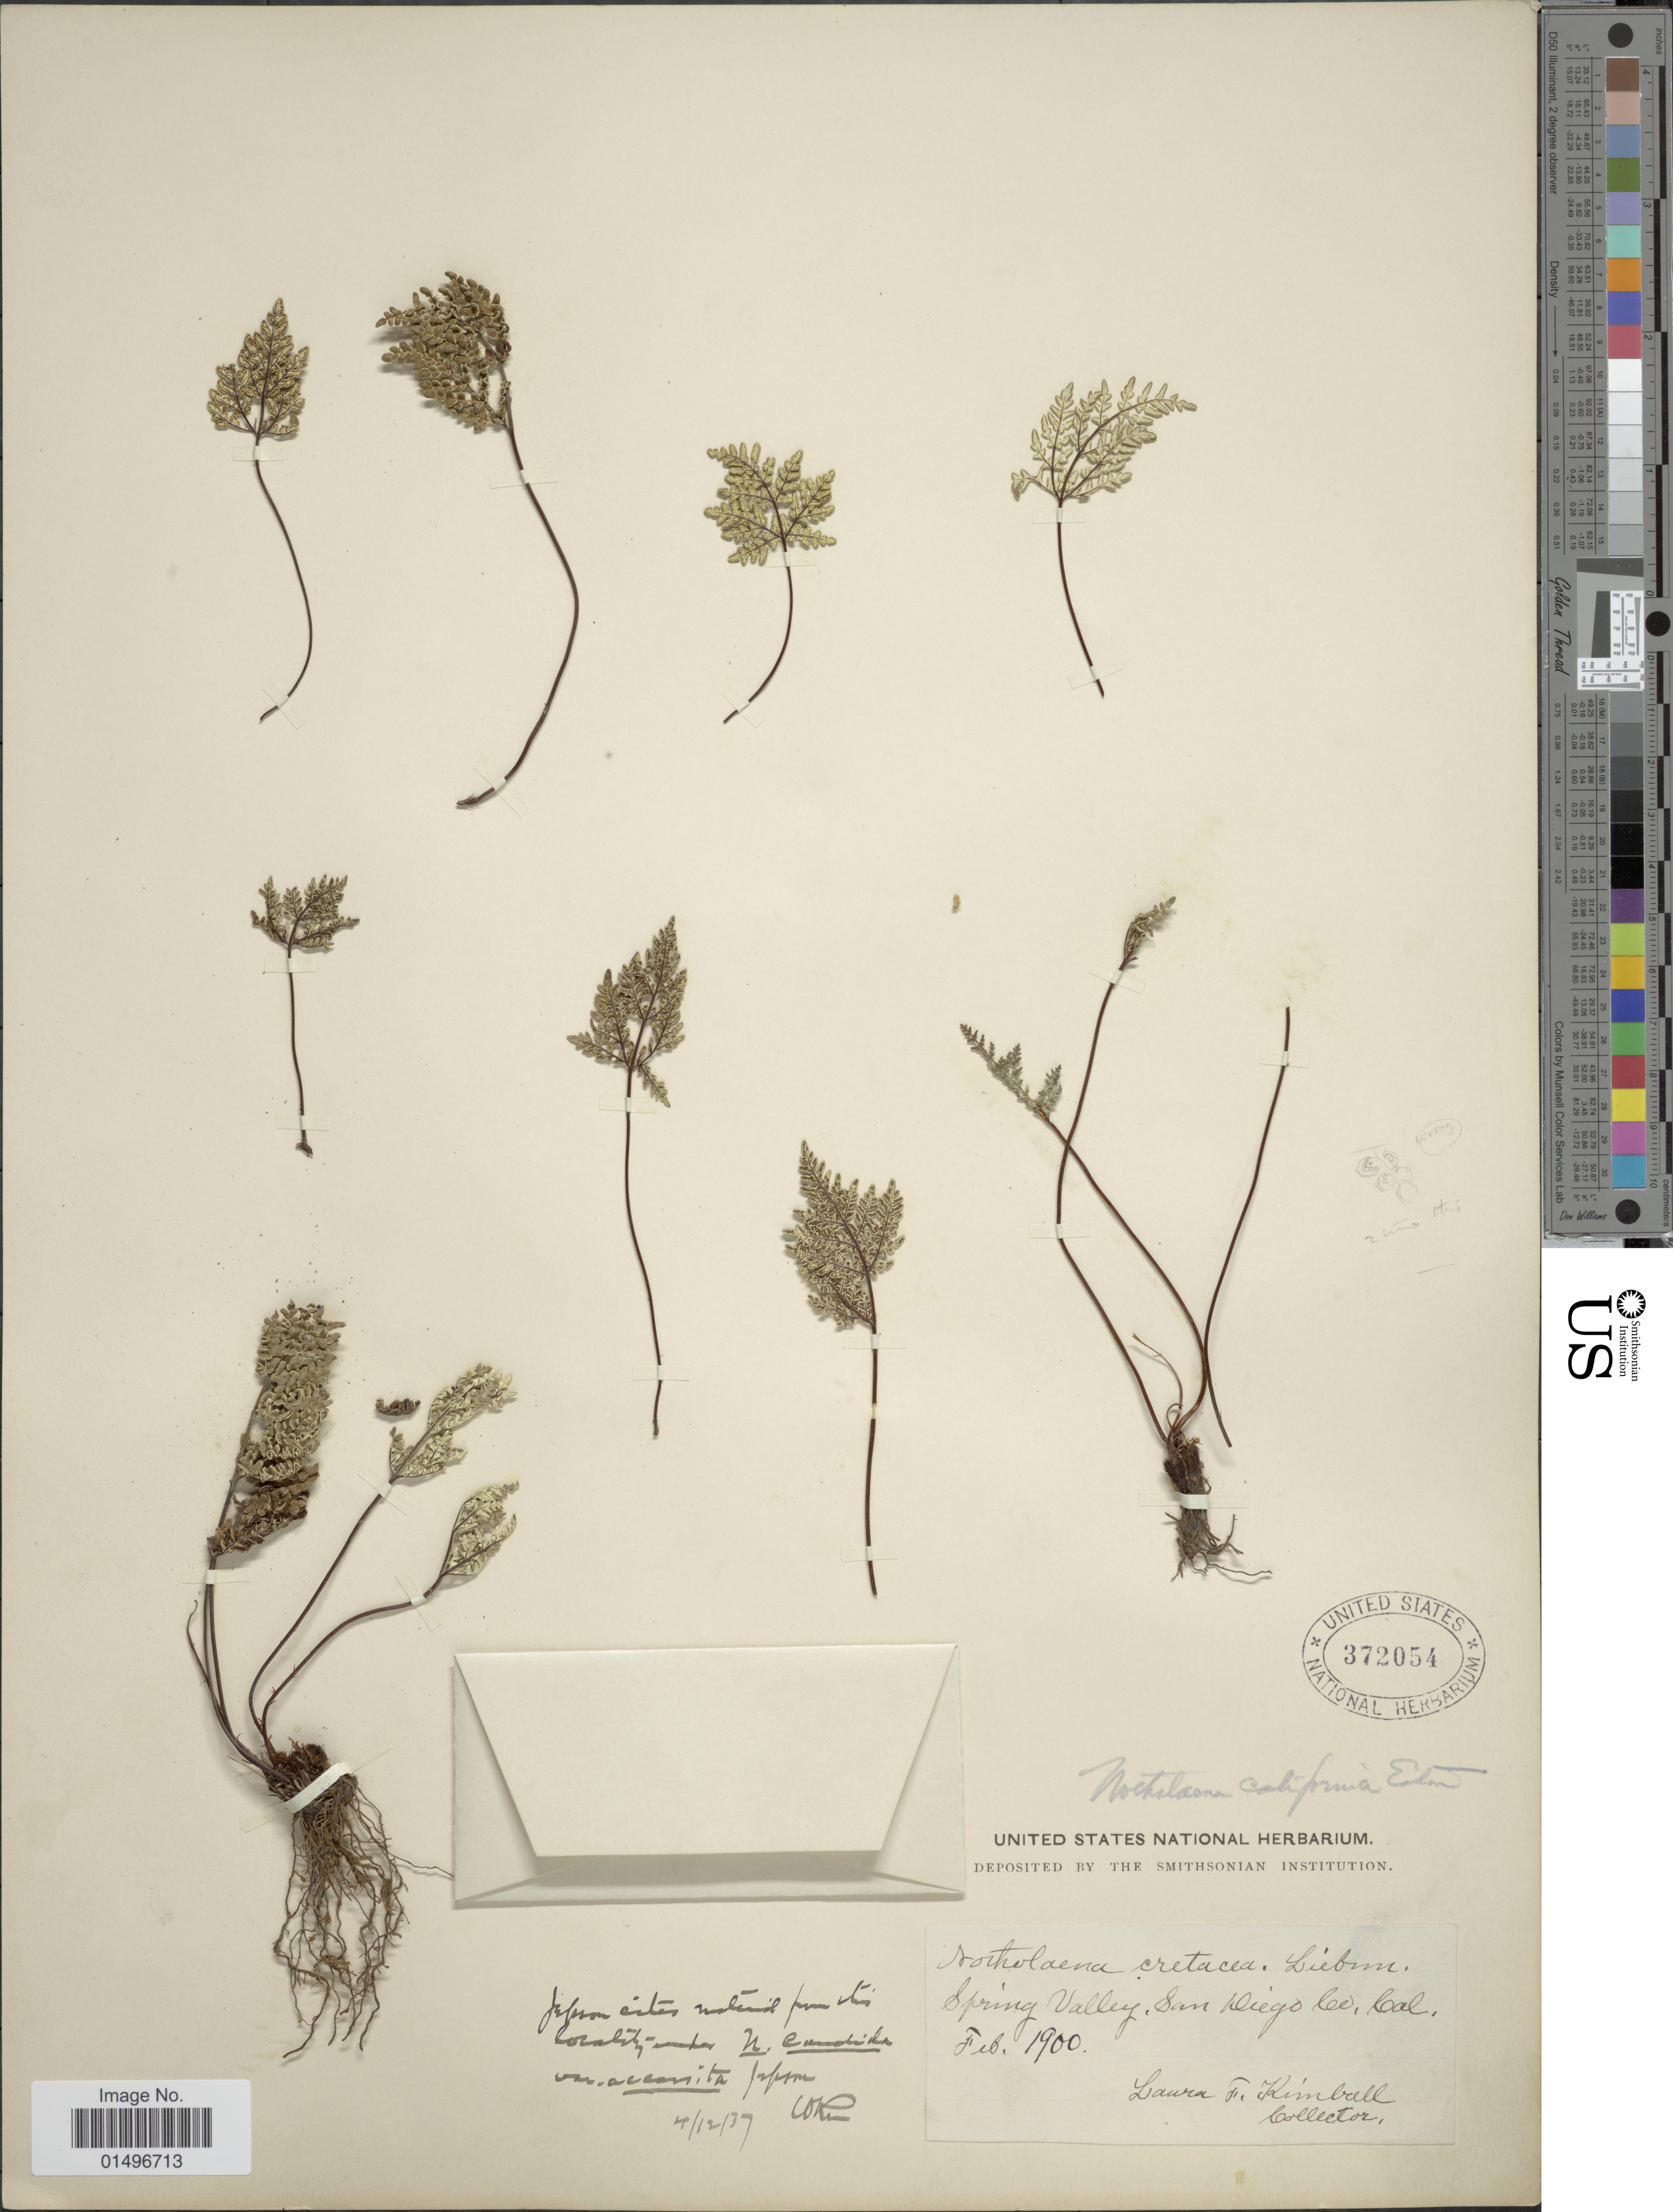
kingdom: Plantae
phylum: Tracheophyta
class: Polypodiopsida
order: Polypodiales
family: Pteridaceae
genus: Aspidotis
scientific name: Aspidotis californica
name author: (Hook.) Nutt. ex Copel.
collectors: L. Kimball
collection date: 1900-02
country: United States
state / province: California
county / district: San Diego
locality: California, Spring Valley, San Diego Co.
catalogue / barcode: US 372054